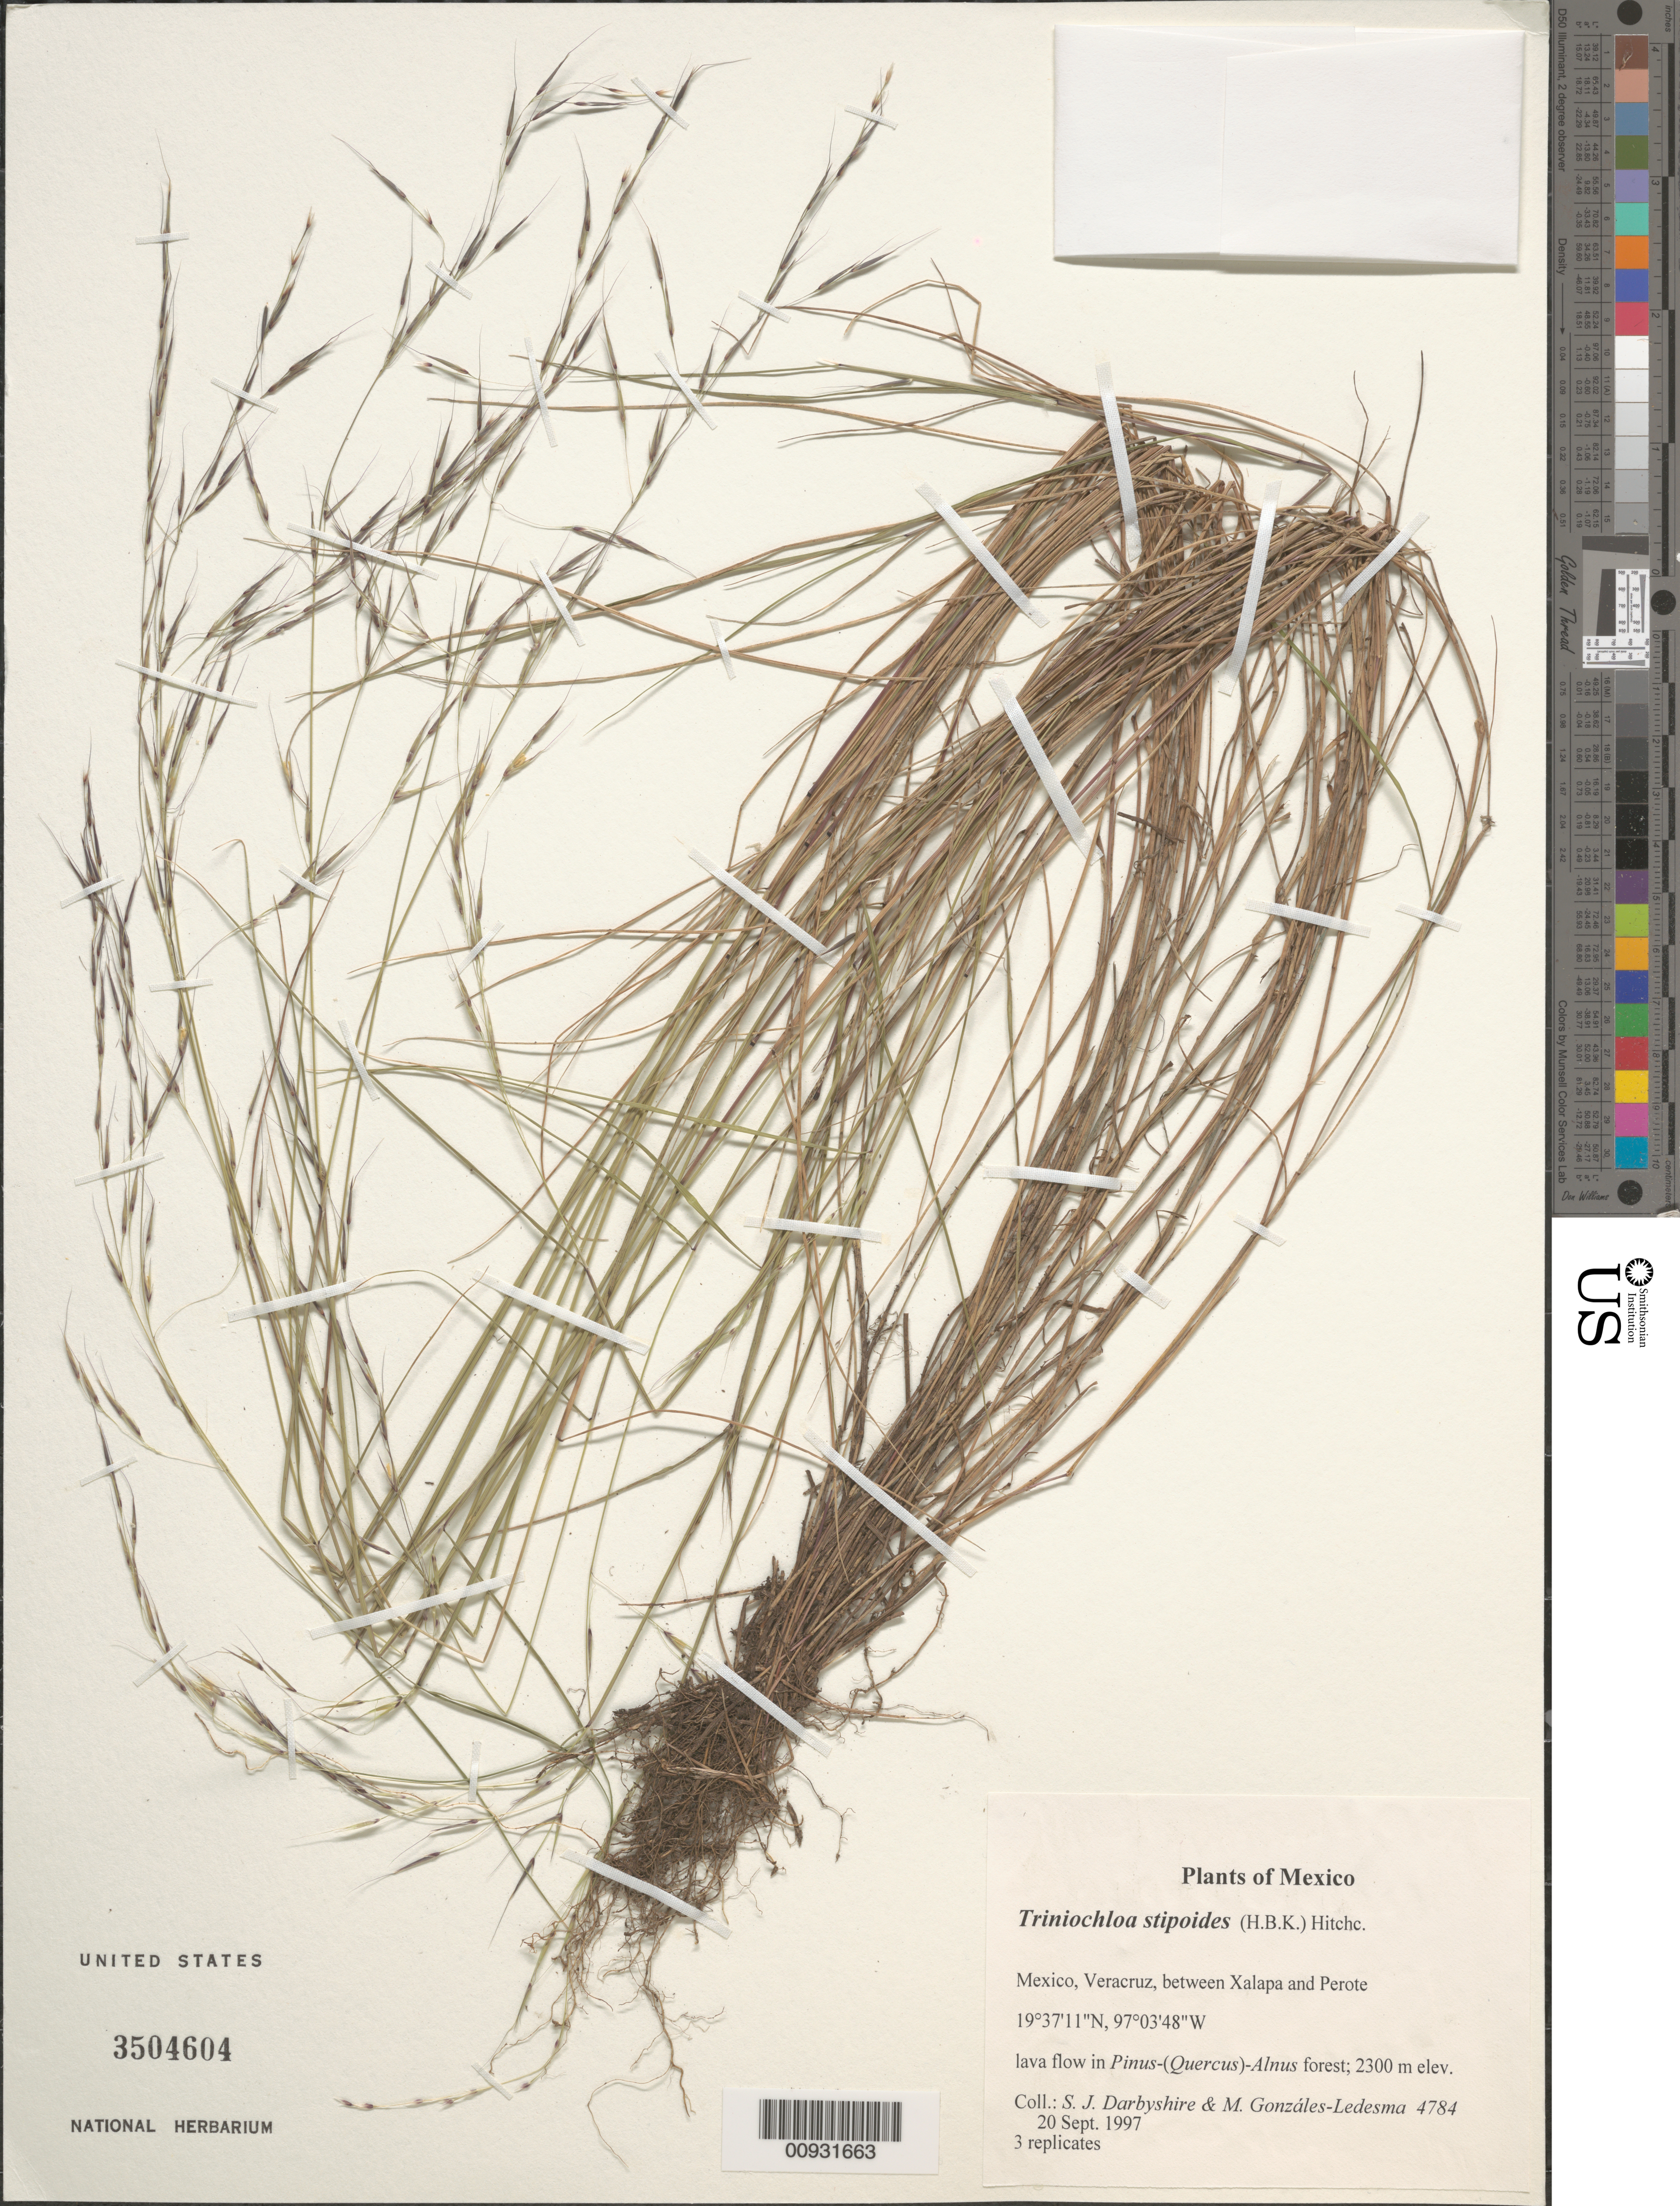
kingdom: Plantae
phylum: Tracheophyta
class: Liliopsida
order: Poales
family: Poaceae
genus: Triniochloa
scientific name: Triniochloa stipoides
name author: (Kunth) Hitchc.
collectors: S. Darbyshire & M. González-Ledesma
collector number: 4784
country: Mexico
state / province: Veracruz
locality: Between Xalapa and Perote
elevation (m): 2300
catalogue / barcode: US 3504604